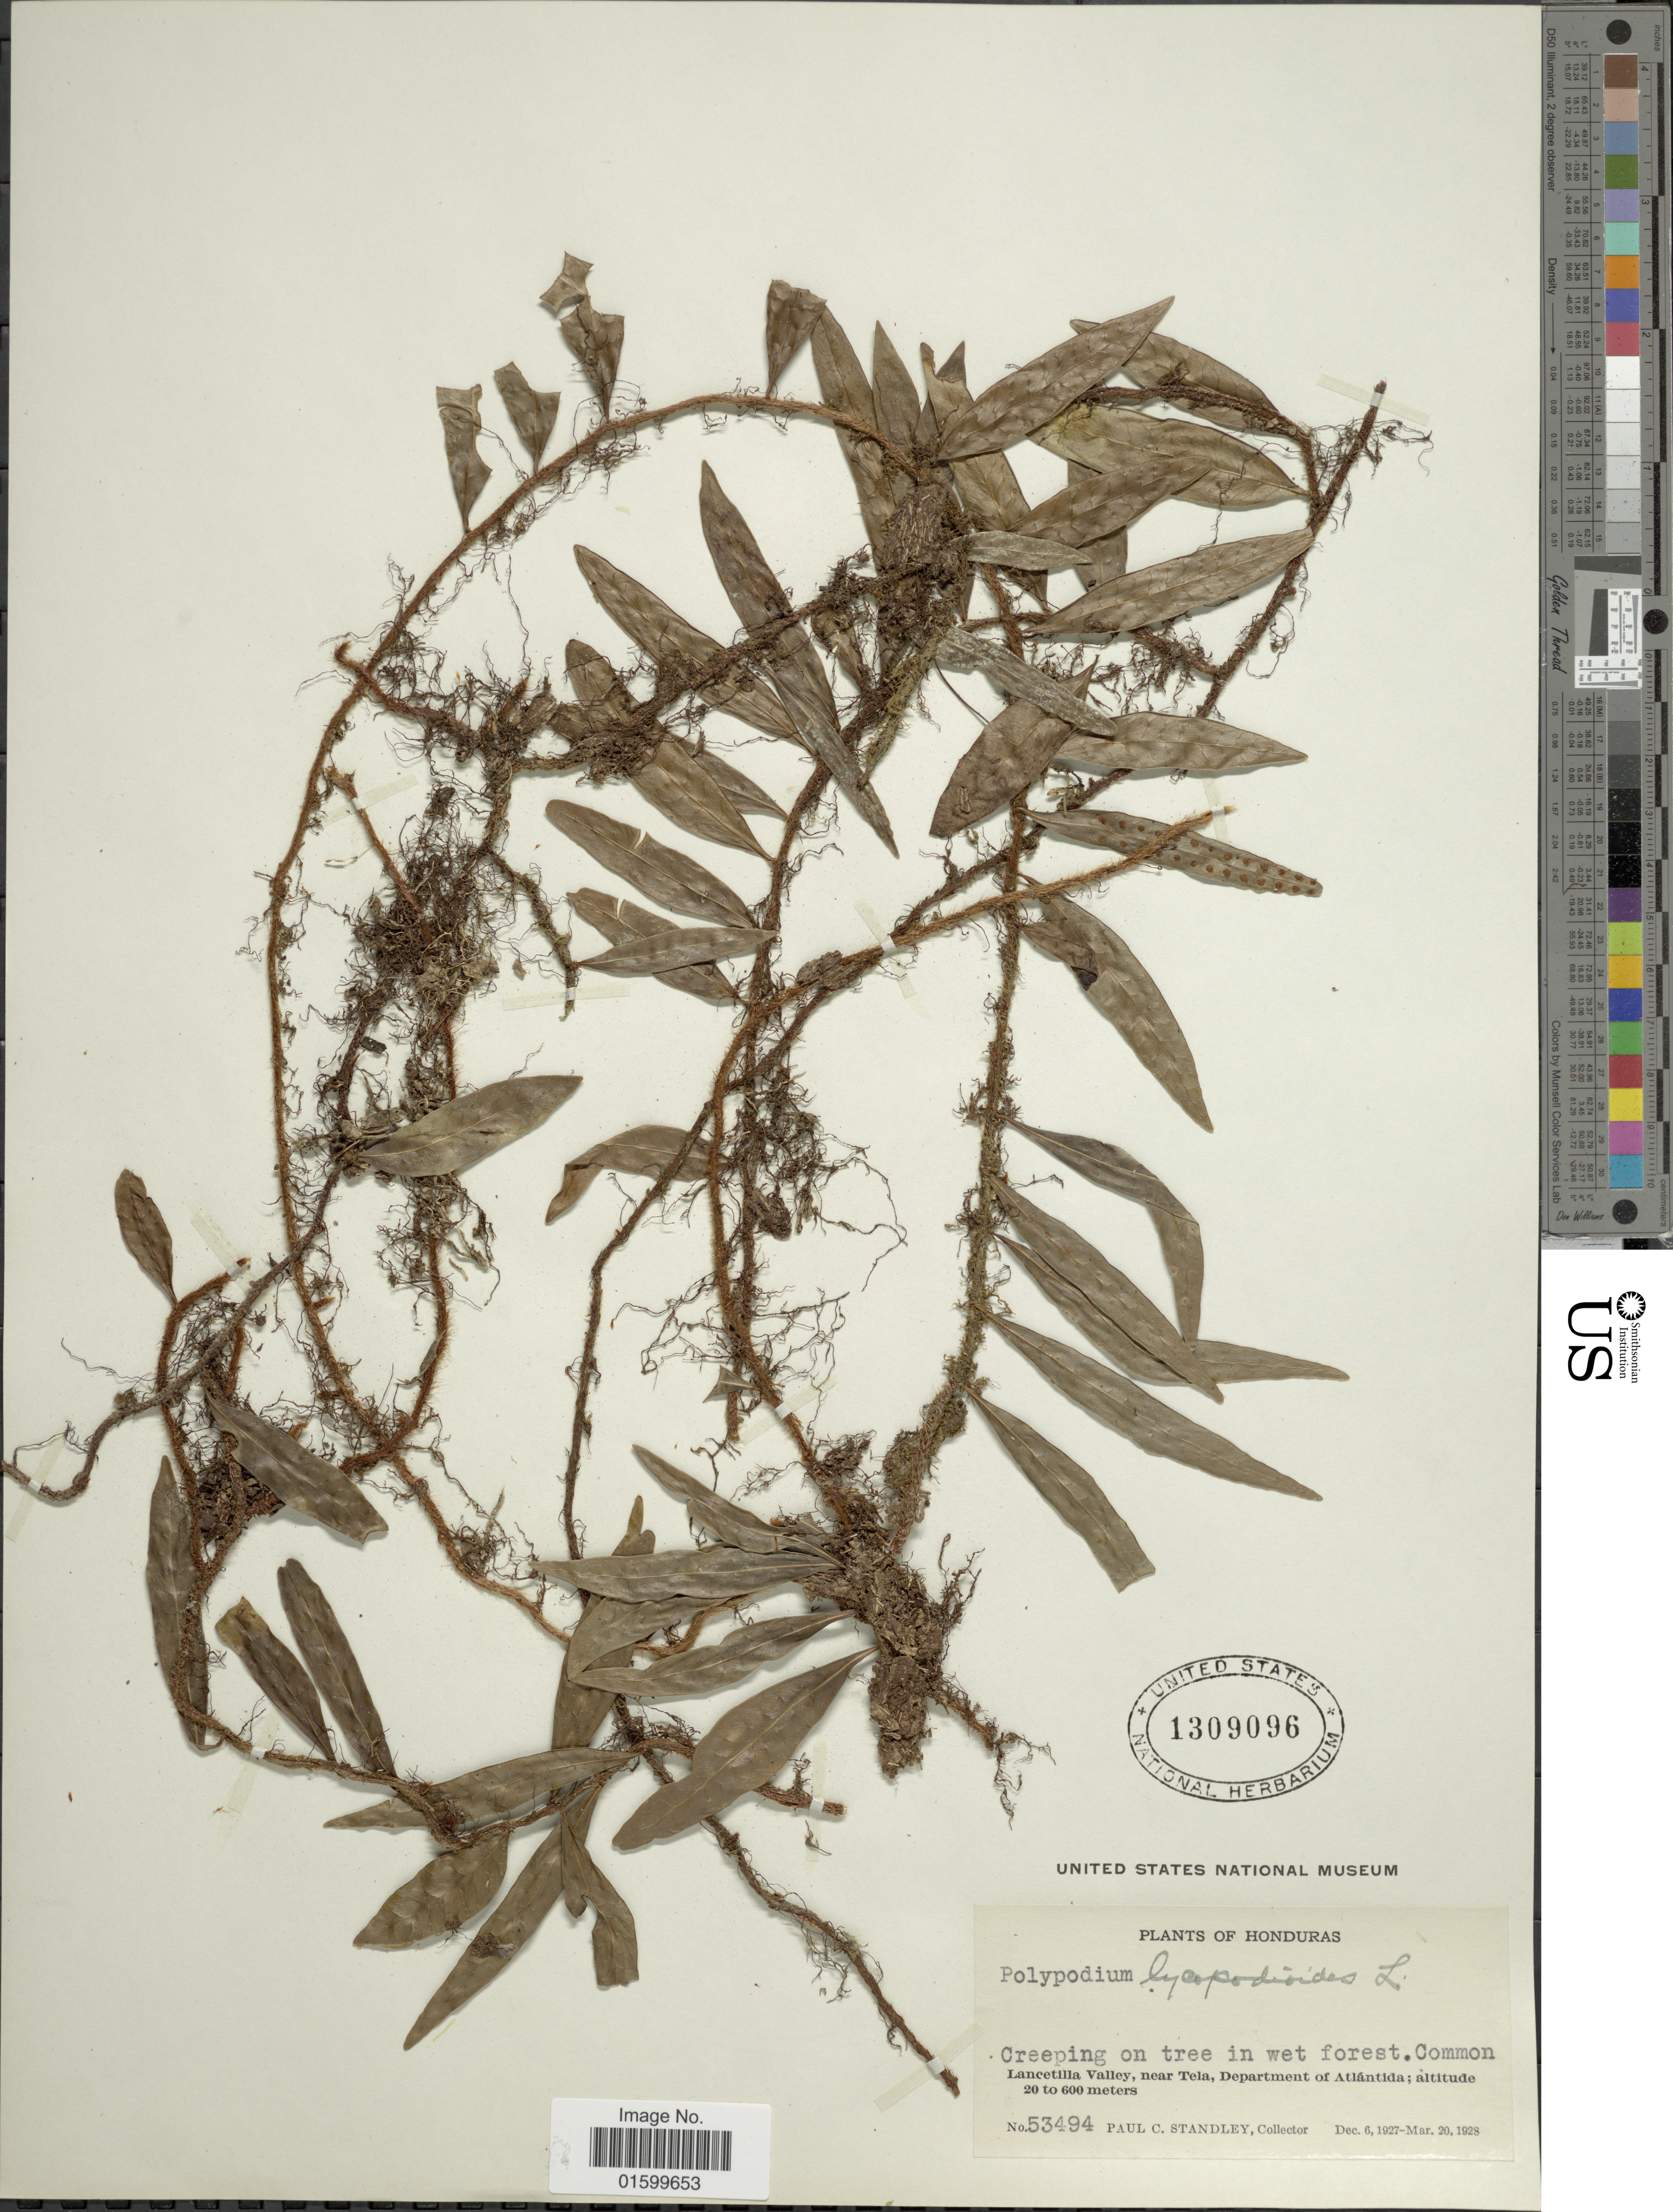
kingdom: Plantae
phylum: Tracheophyta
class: Polypodiopsida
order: Polypodiales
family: Polypodiaceae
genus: Microgramma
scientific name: Microgramma lycopodioides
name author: (L.) Copel.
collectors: P. C. Standley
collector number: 53494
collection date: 1927-12-06/1928-03-20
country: Honduras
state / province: Atlántida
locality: Lancetilla Valley, near Tela, Department of Atlantida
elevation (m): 20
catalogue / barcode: US 1309096